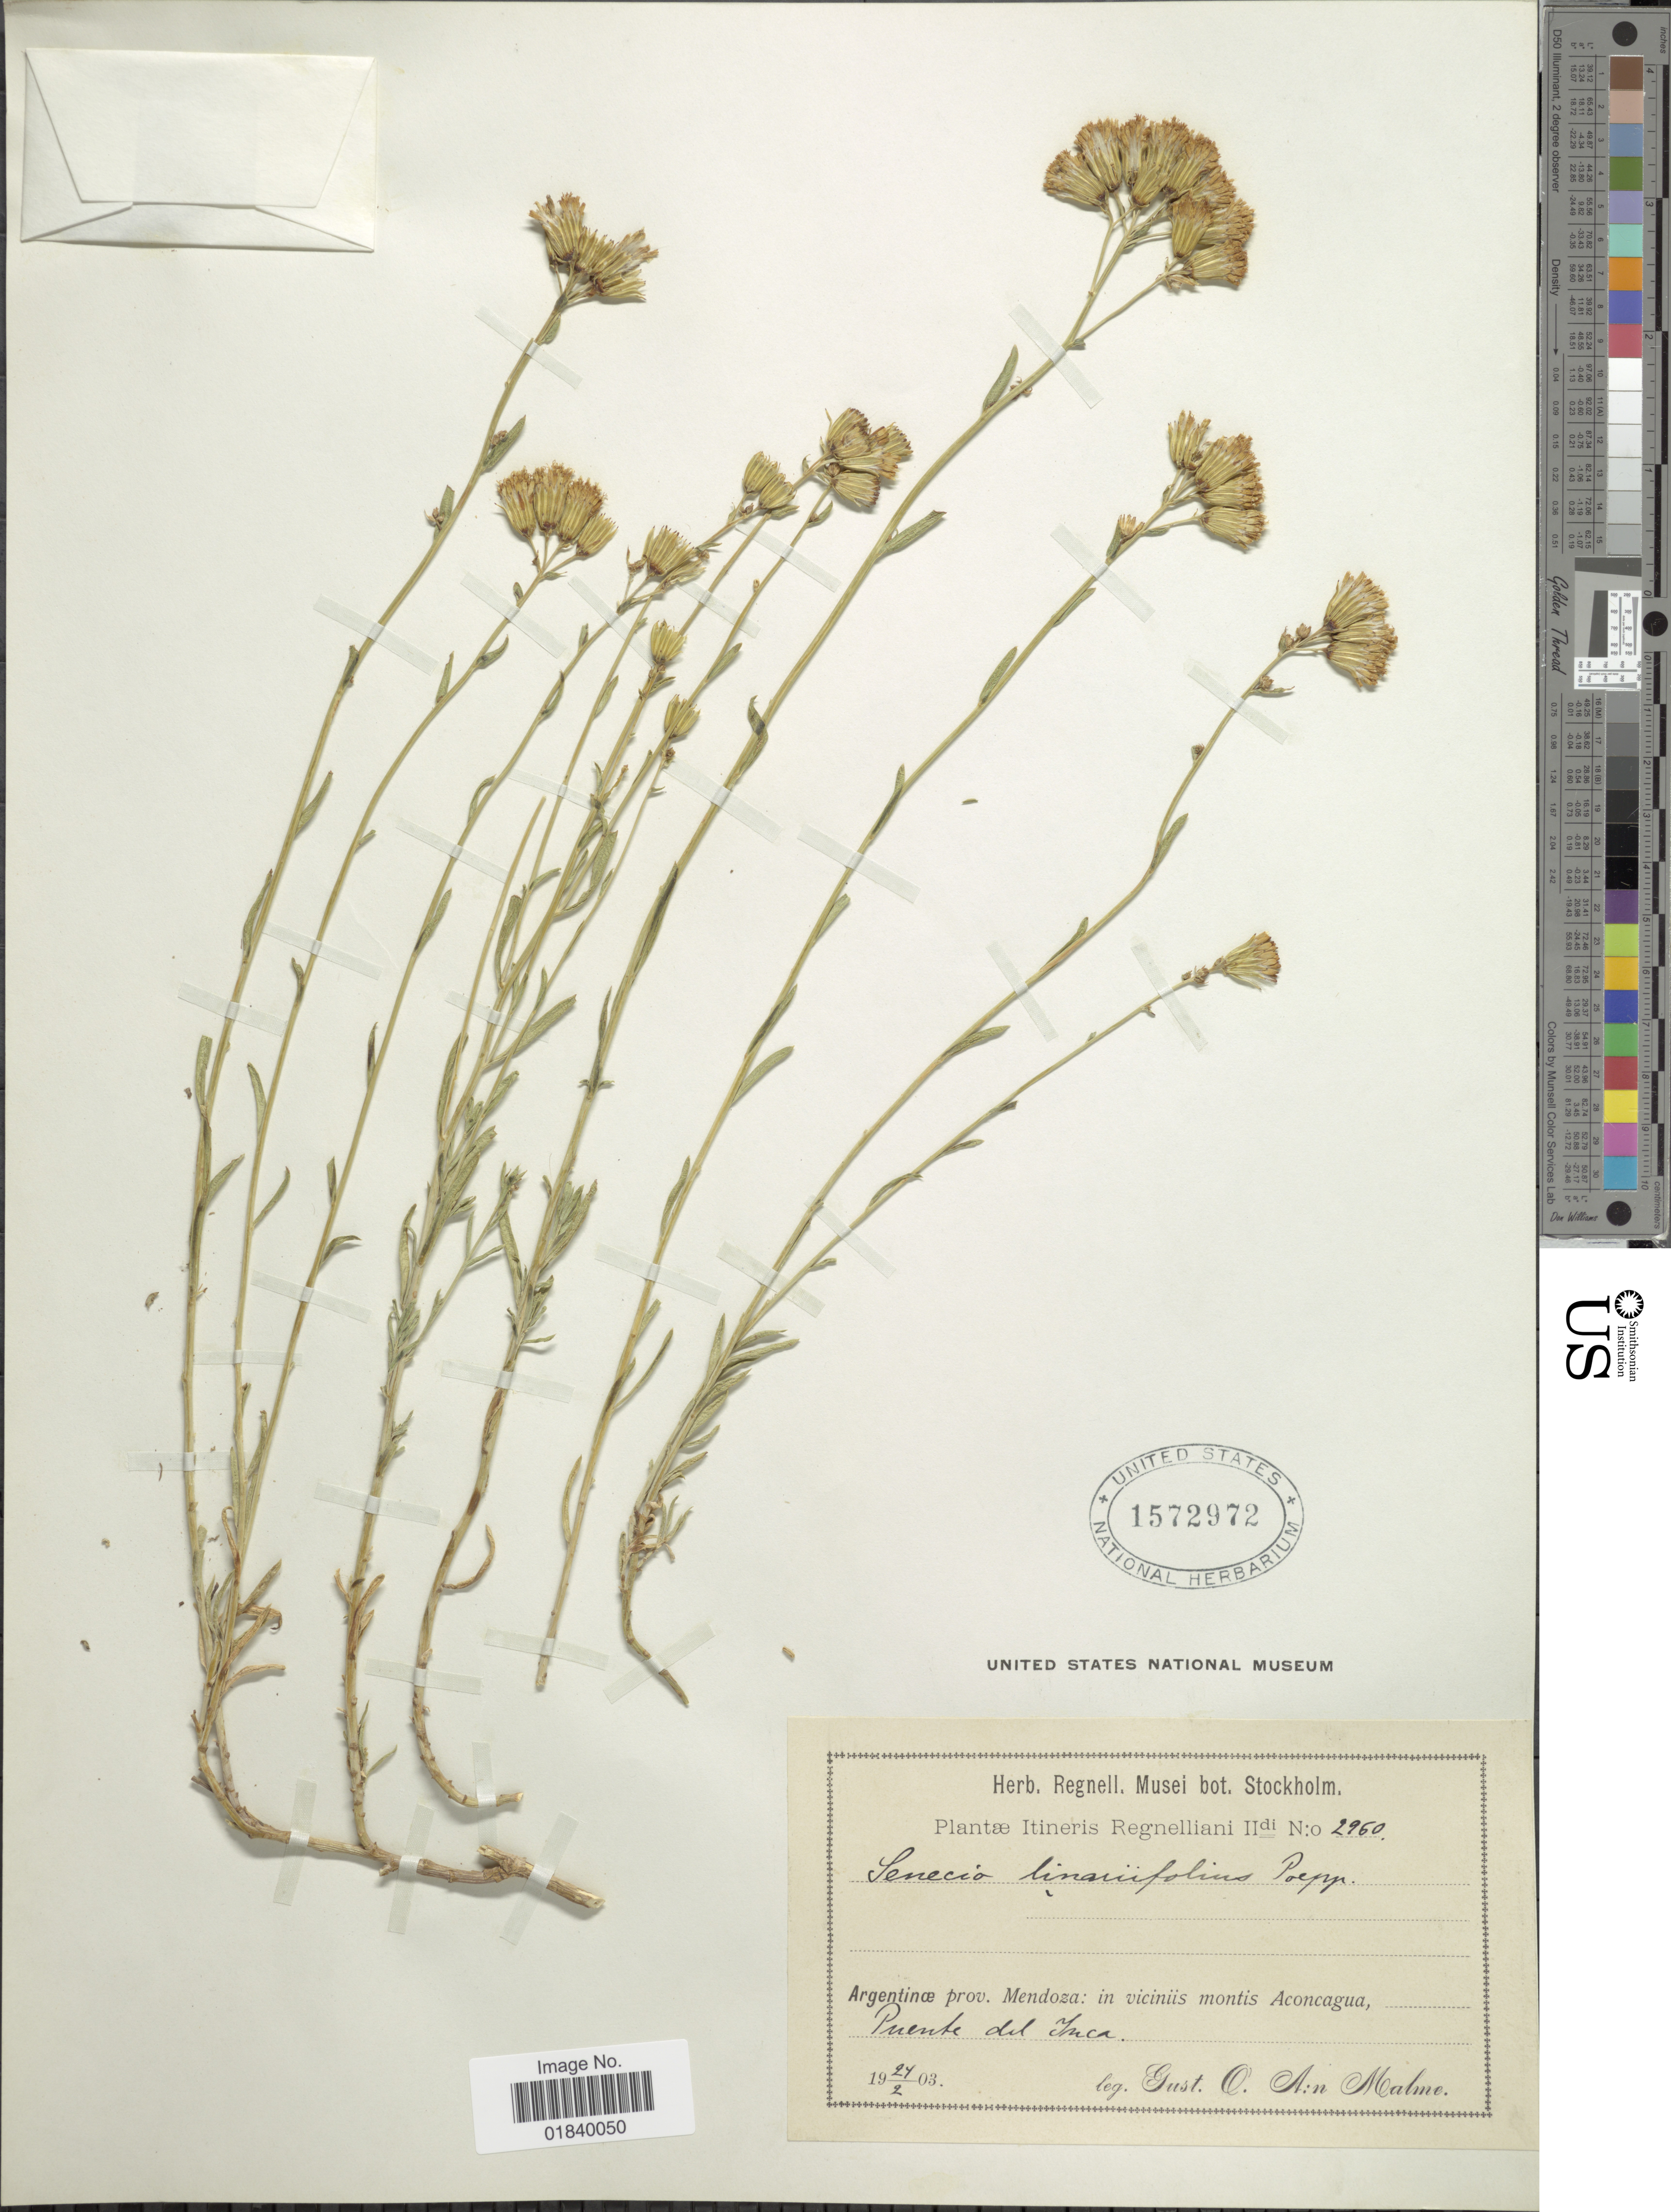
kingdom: Plantae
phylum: Tracheophyta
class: Magnoliopsida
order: Asterales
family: Asteraceae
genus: Senecio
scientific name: Senecio linariifolius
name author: Poepp. ex DC.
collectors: G. O. A. Malme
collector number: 2960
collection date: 1903-02-27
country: Argentina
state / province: Mendoza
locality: Argentinae prov. Mendoza: in viciniis montis Aconcagua. Puente del Inca.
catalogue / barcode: US 1572972